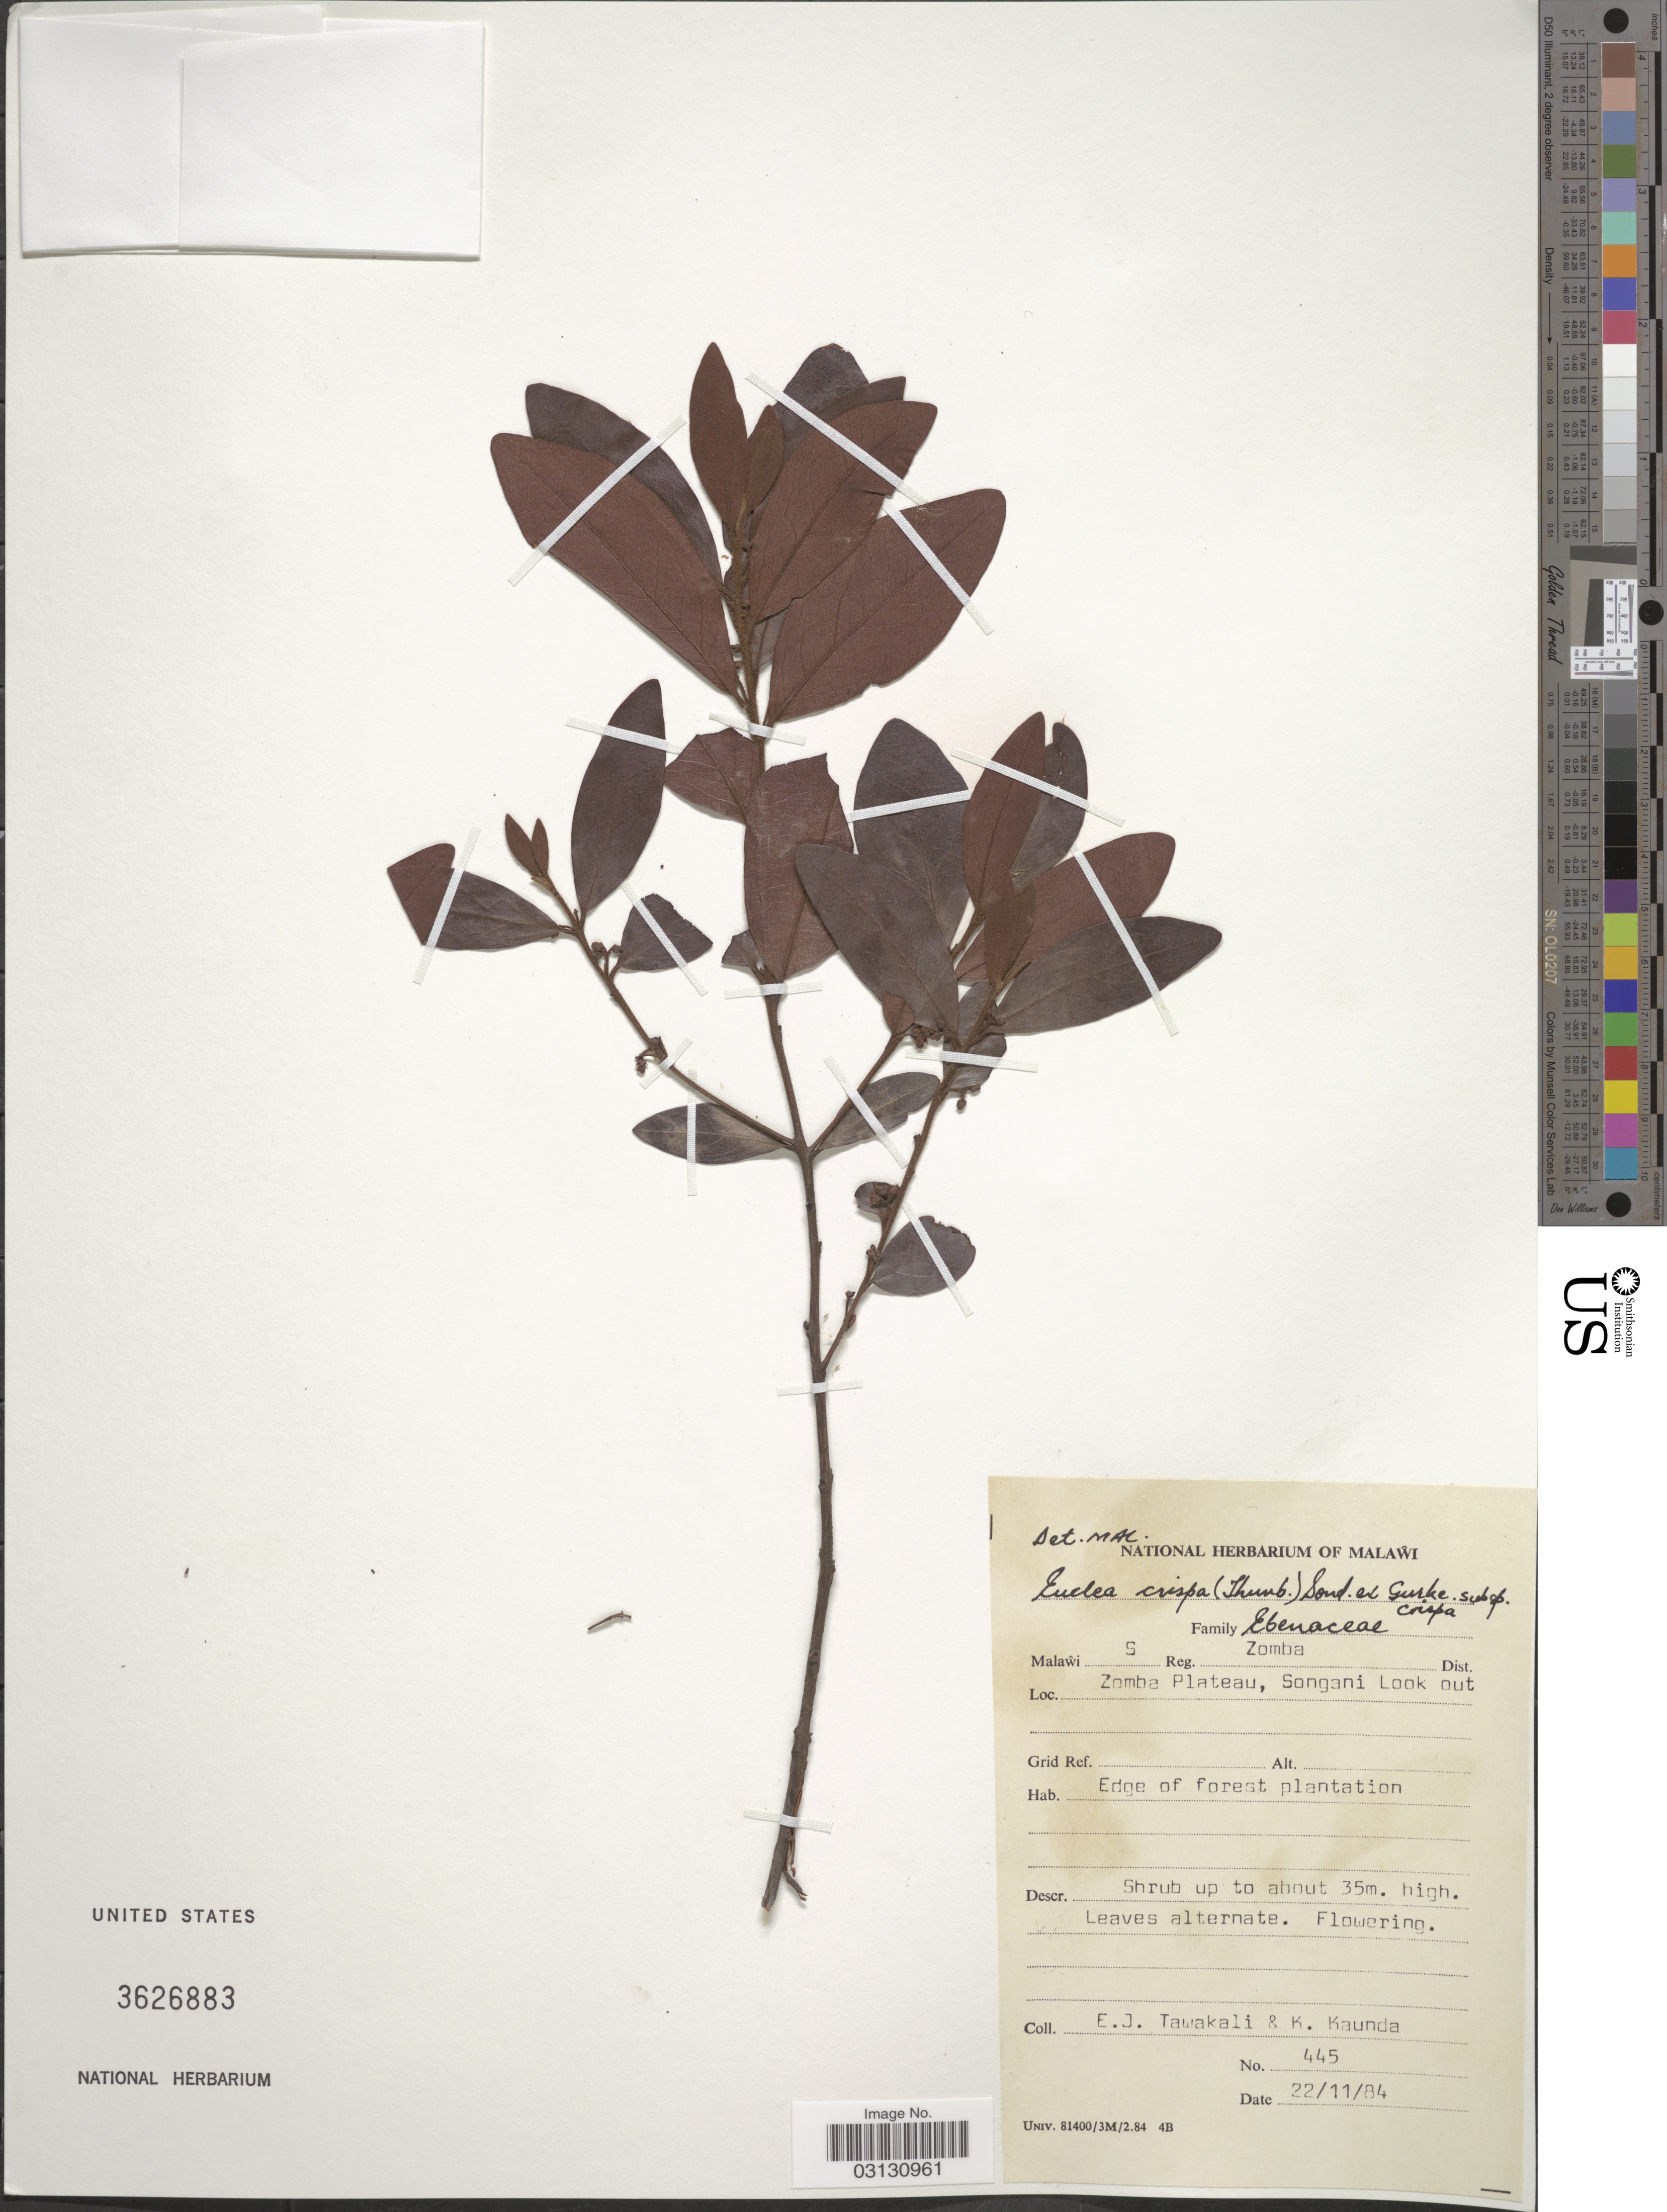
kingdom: Plantae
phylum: Tracheophyta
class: Magnoliopsida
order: Ericales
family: Ebenaceae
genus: Euclea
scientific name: Euclea crispa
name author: (Thunb.) Gürke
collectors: E. Tawakali & K. Kaunda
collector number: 445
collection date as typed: Transcribed d/m/y: 22/11/84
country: Malawi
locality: S Reg. Zomba Dist., Zomba Plateau, Songani Look out.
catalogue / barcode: US 3626883